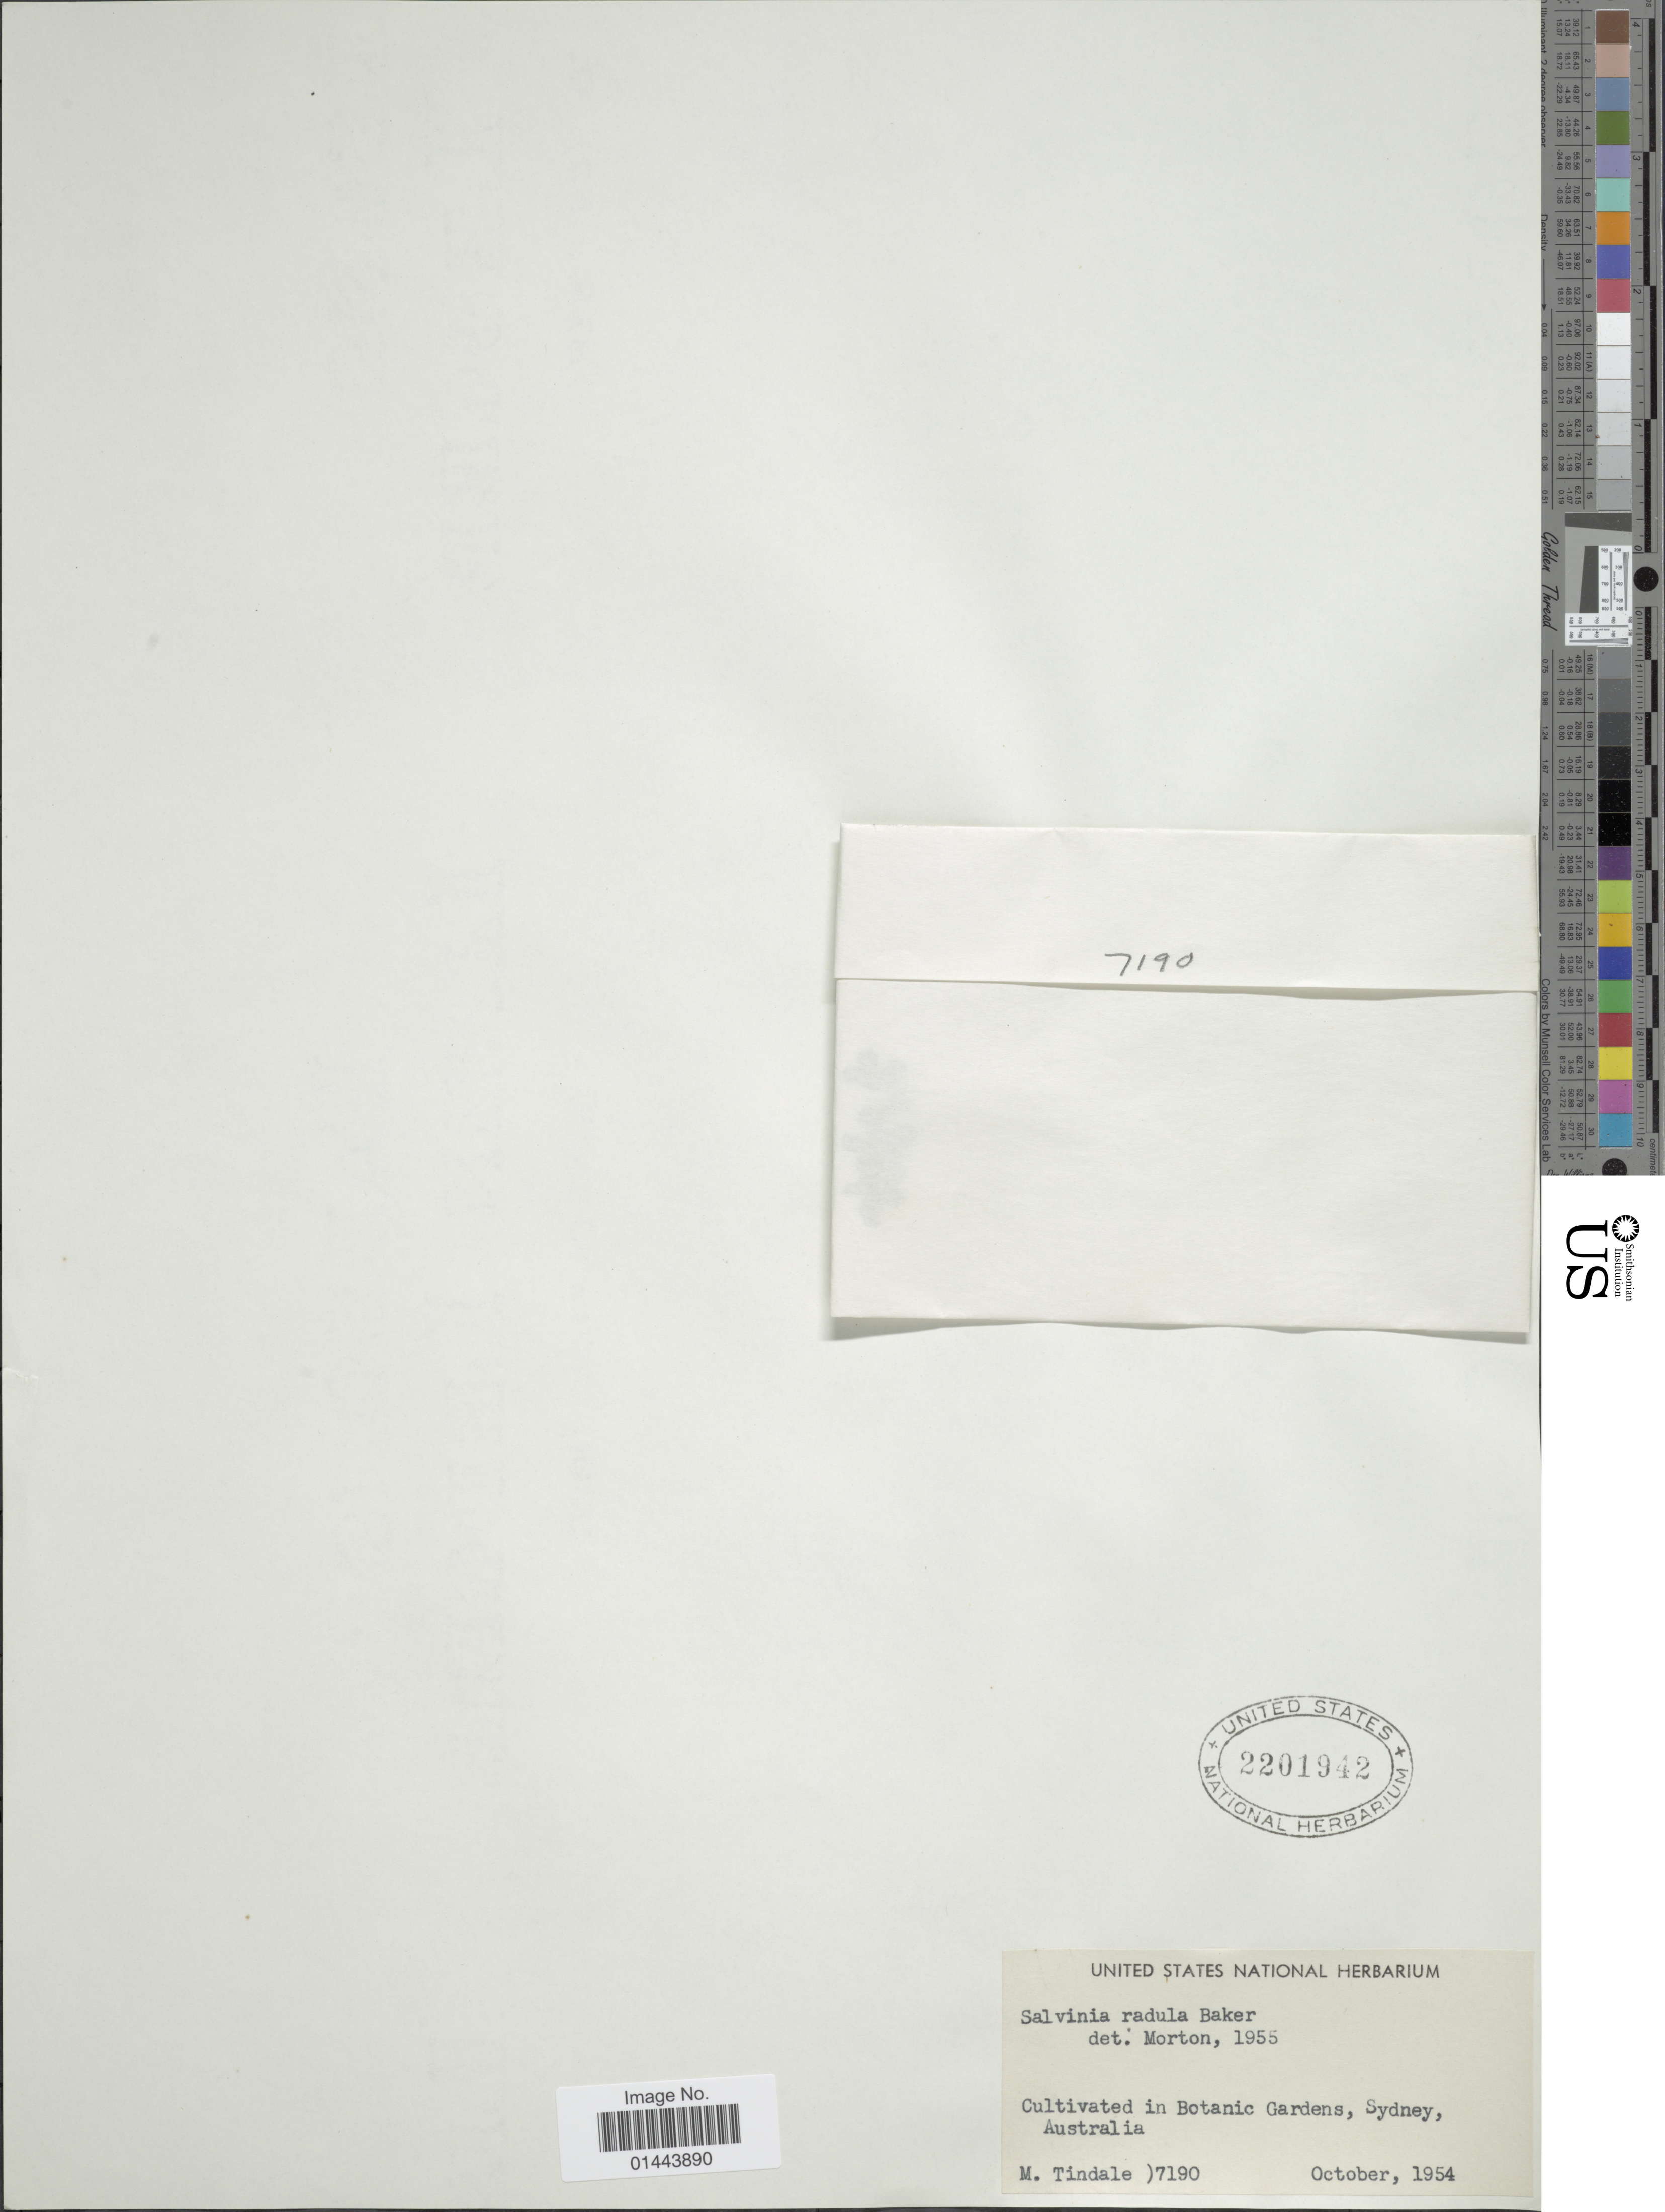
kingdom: Plantae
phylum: Tracheophyta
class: Polypodiopsida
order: Salviniales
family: Salviniaceae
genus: Salvinia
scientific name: Salvinia auriculata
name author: Aubl.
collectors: M. D. Tindale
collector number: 7190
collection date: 1954-10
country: Australia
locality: Botanic Gardens, Sydney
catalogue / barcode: US 2201942